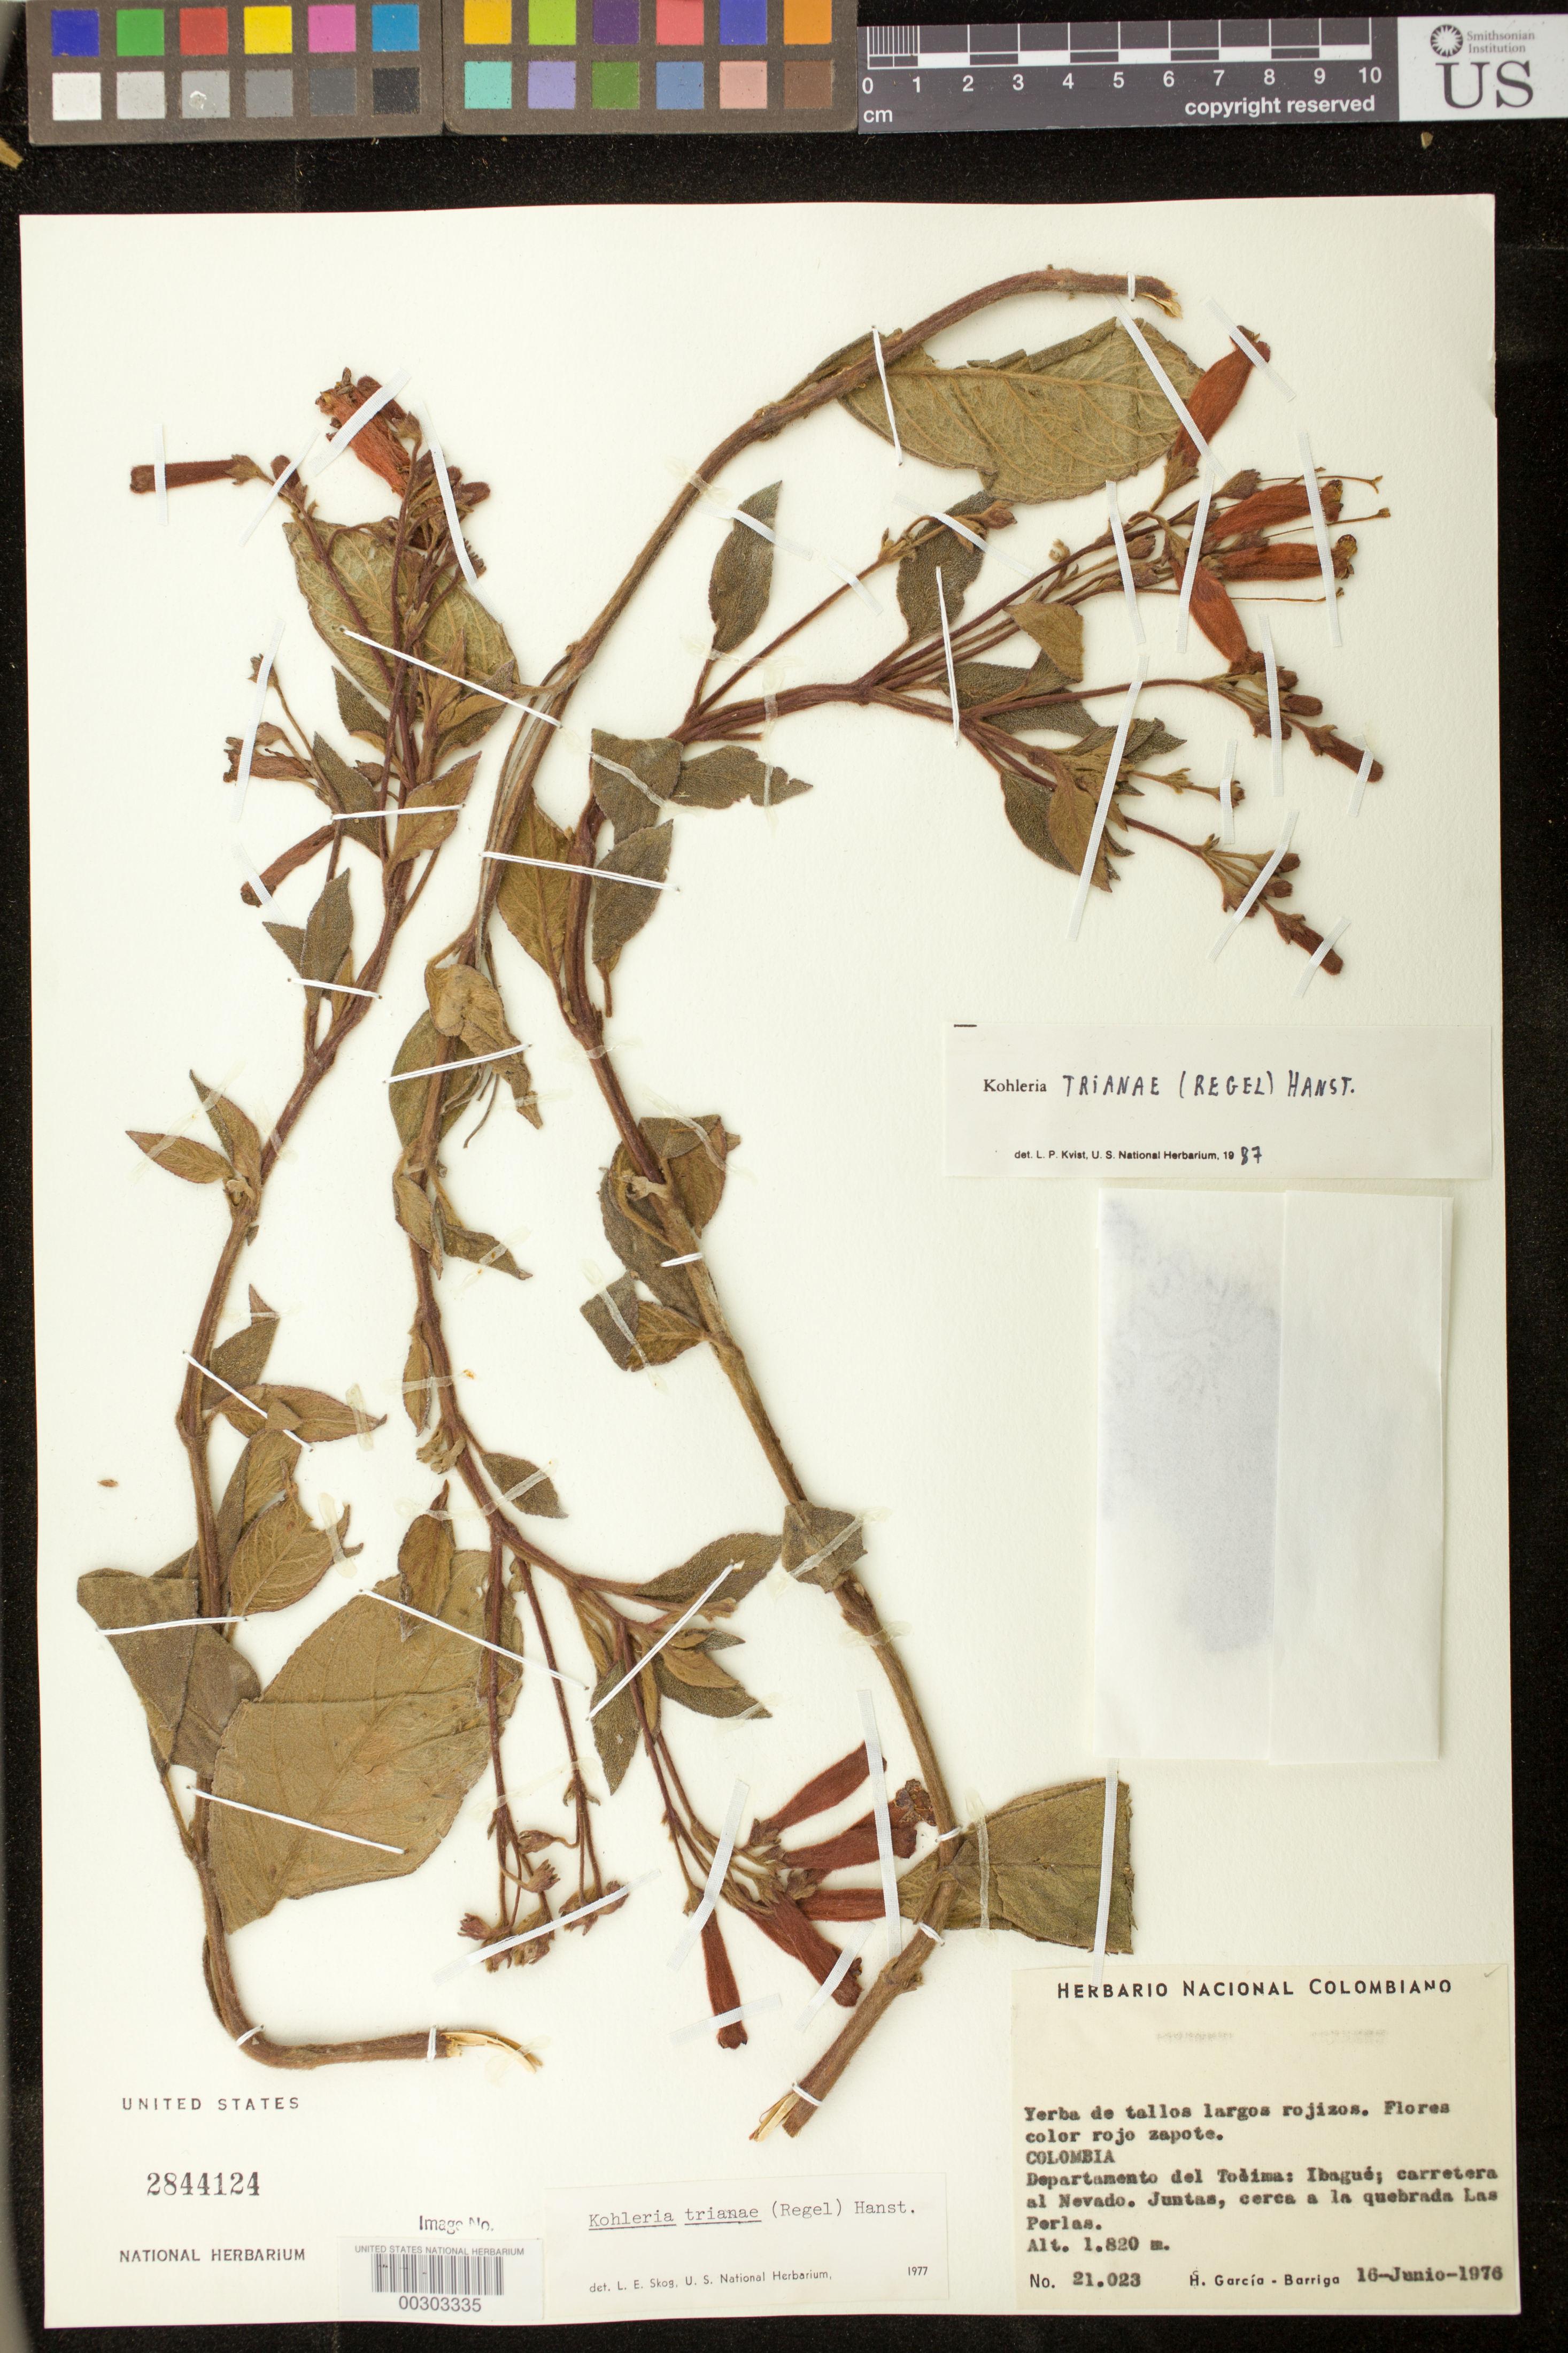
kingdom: Plantae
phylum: Tracheophyta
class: Magnoliopsida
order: Lamiales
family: Gesneriaceae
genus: Kohleria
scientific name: Kohleria trianae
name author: (Regel) Hanst.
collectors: H. García Barriga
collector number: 21023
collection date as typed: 16 Jun 1976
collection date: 1976-06-16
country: Colombia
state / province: Tolima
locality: Ibague, highway to Nevado, Juntas, near Quebrada Las Perlas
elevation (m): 1820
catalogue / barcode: US 2844124